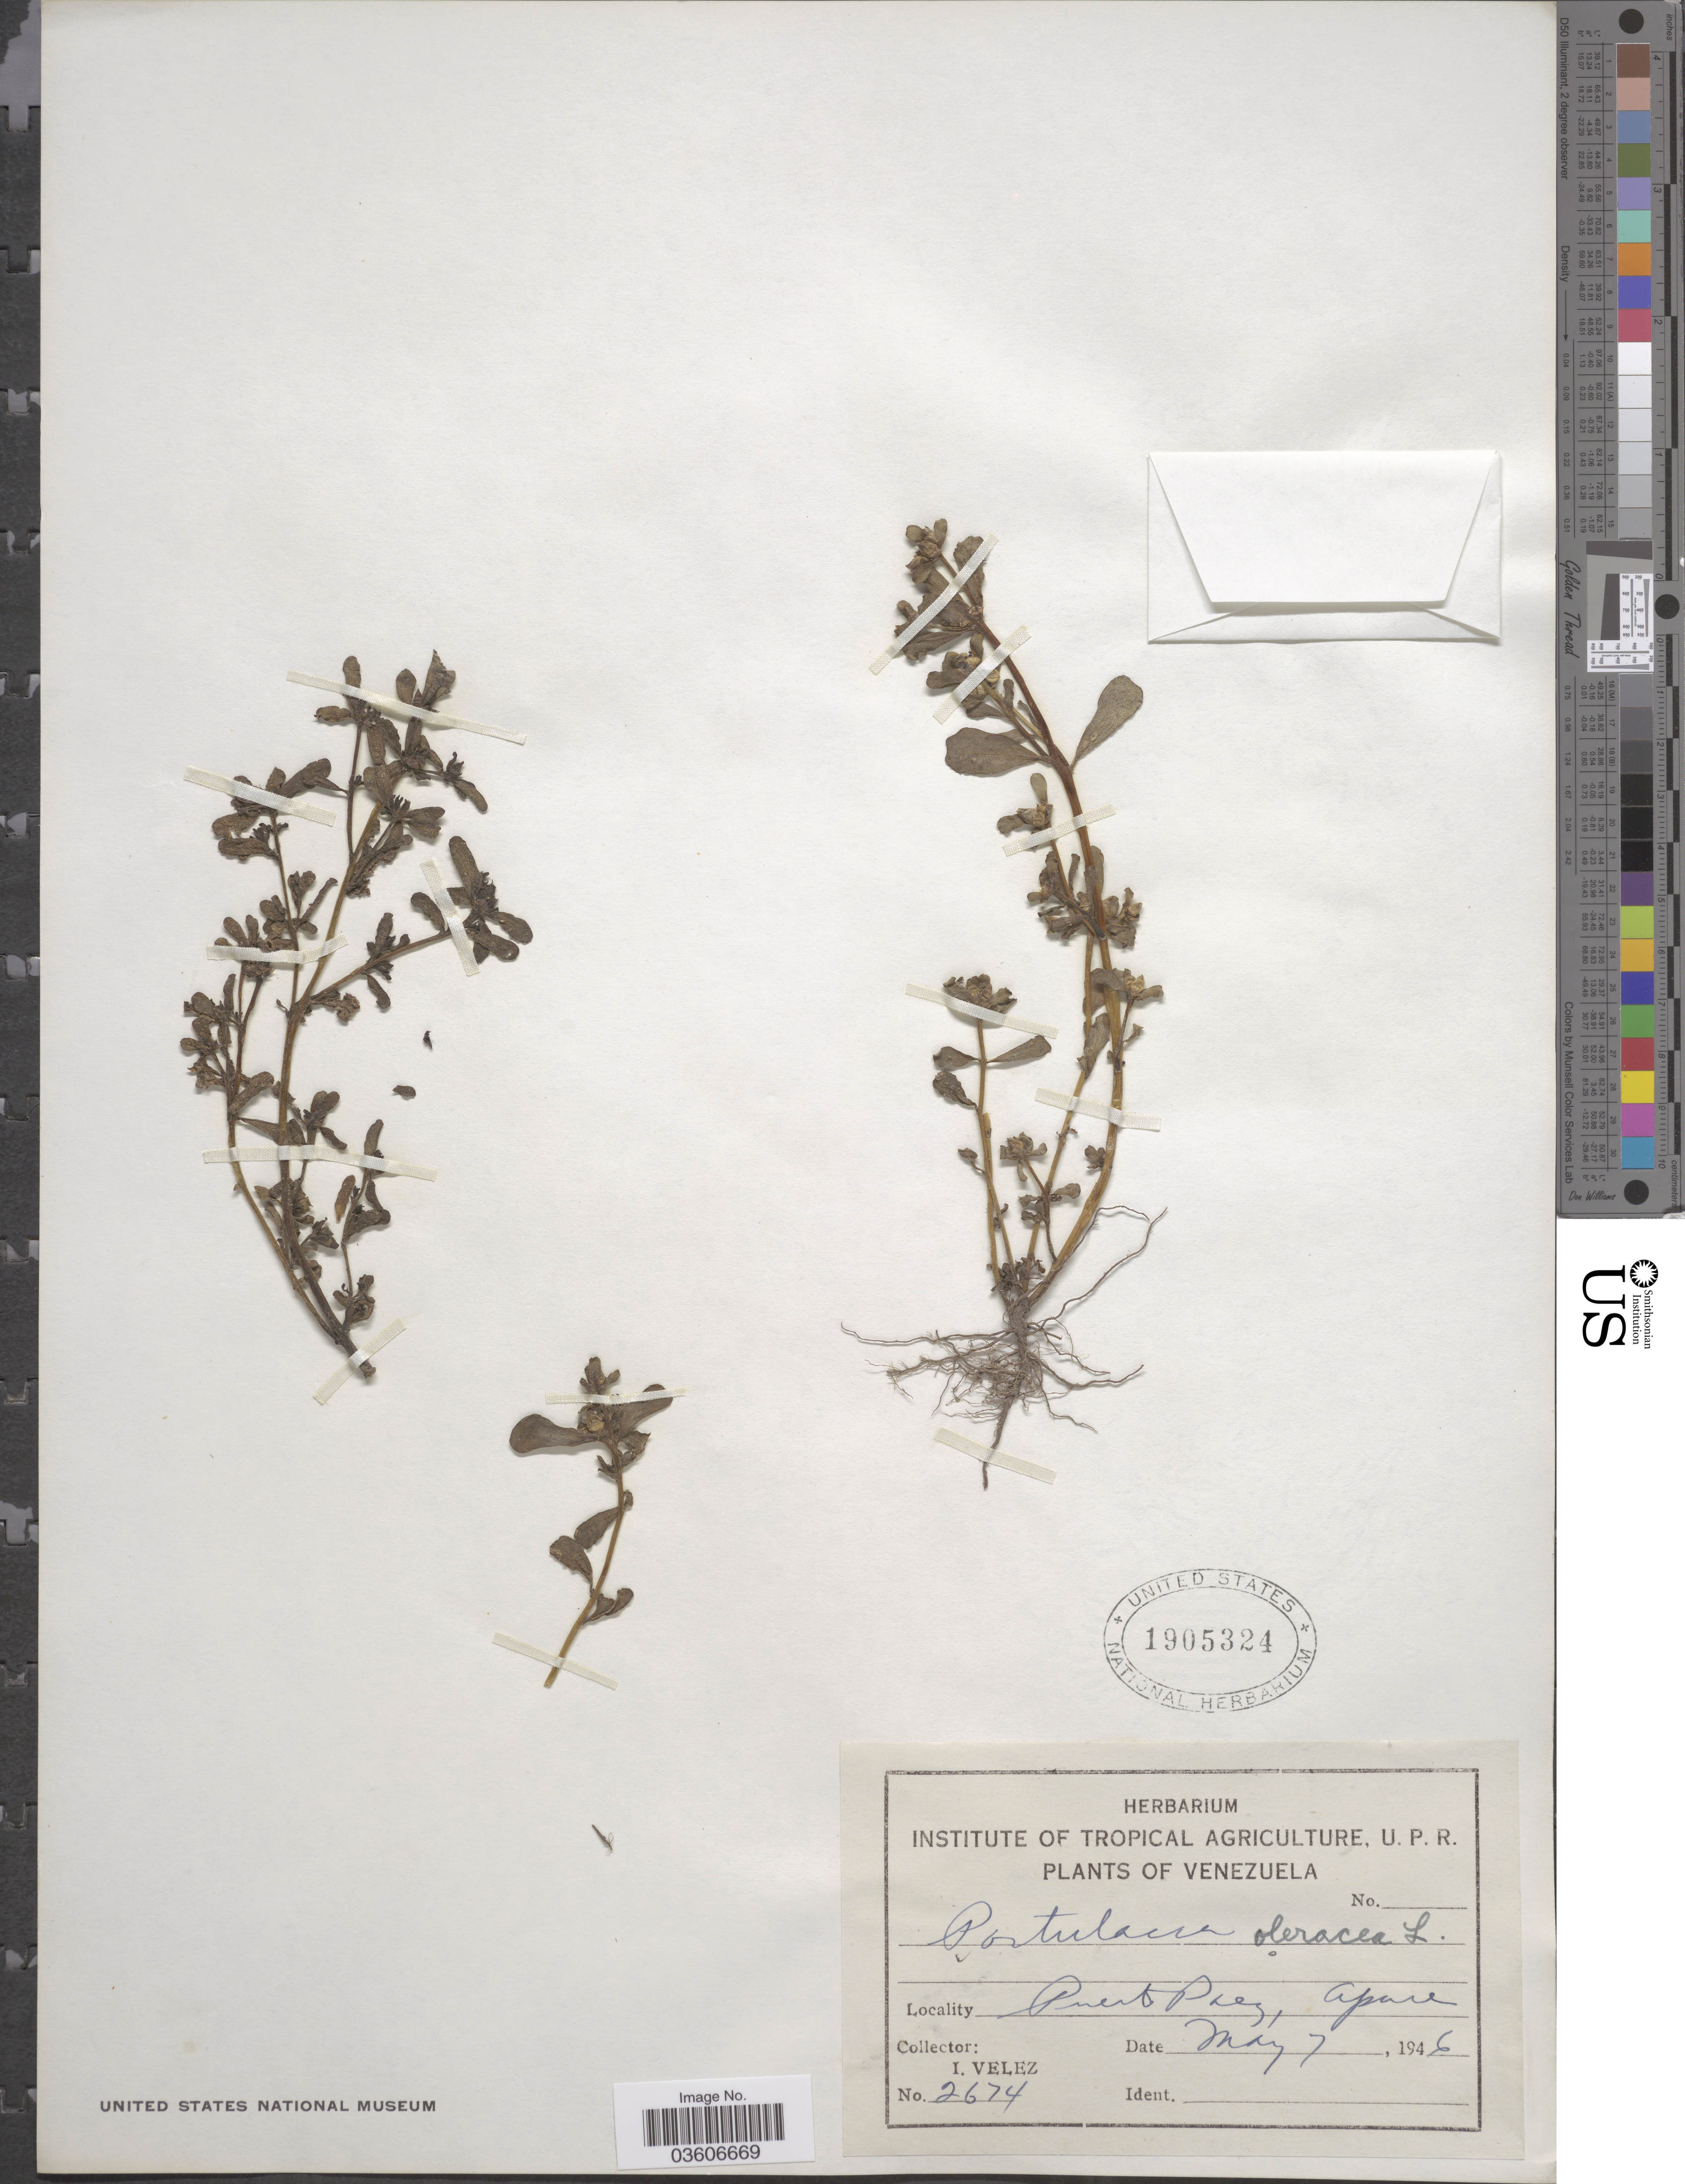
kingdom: Plantae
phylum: Tracheophyta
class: Magnoliopsida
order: Caryophyllales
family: Portulacaceae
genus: Portulaca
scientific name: Portulaca oleracea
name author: L.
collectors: I. Velez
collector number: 2674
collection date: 1946-05-07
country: Venezuela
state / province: Apure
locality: Puerto Paez.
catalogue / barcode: US 1905324